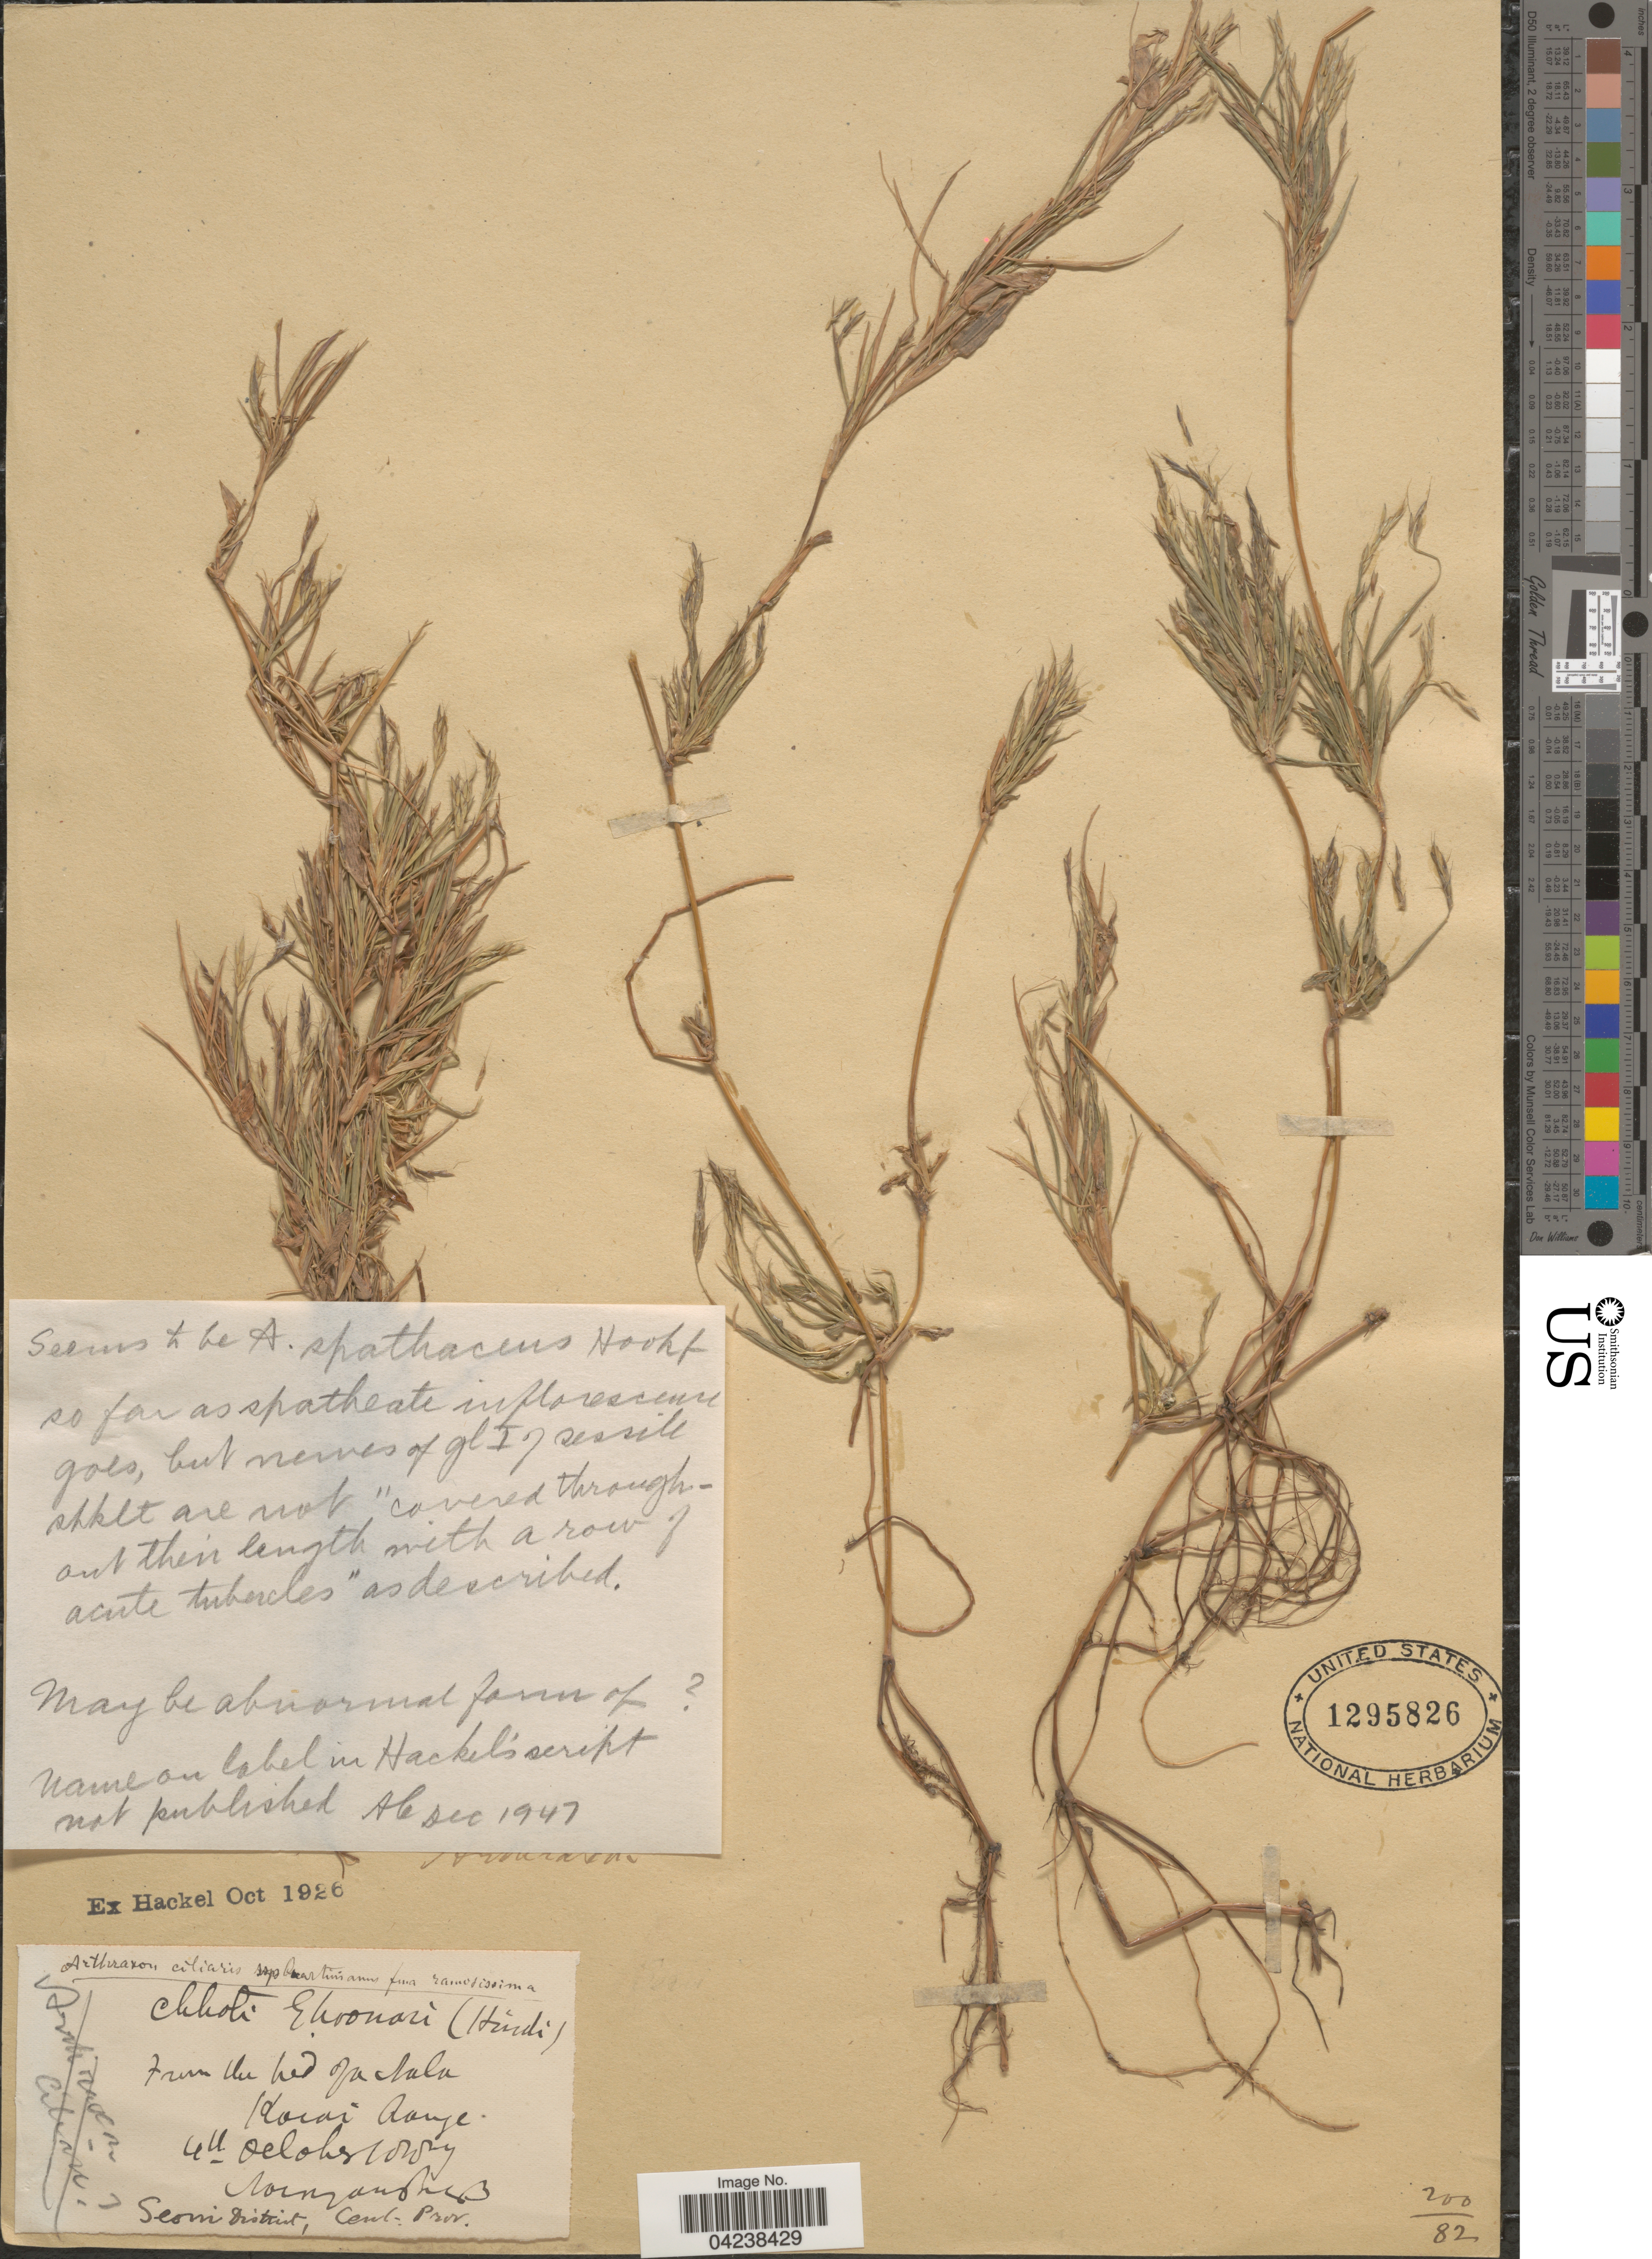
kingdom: Plantae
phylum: Tracheophyta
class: Liliopsida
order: Poales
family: Poaceae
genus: Arthraxon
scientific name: Arthraxon echinatus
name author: (Nees) Hochst.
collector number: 3?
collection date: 1887-10-04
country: India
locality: Korai Range. Seoni District, Cent. Prov.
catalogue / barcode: US 1295826